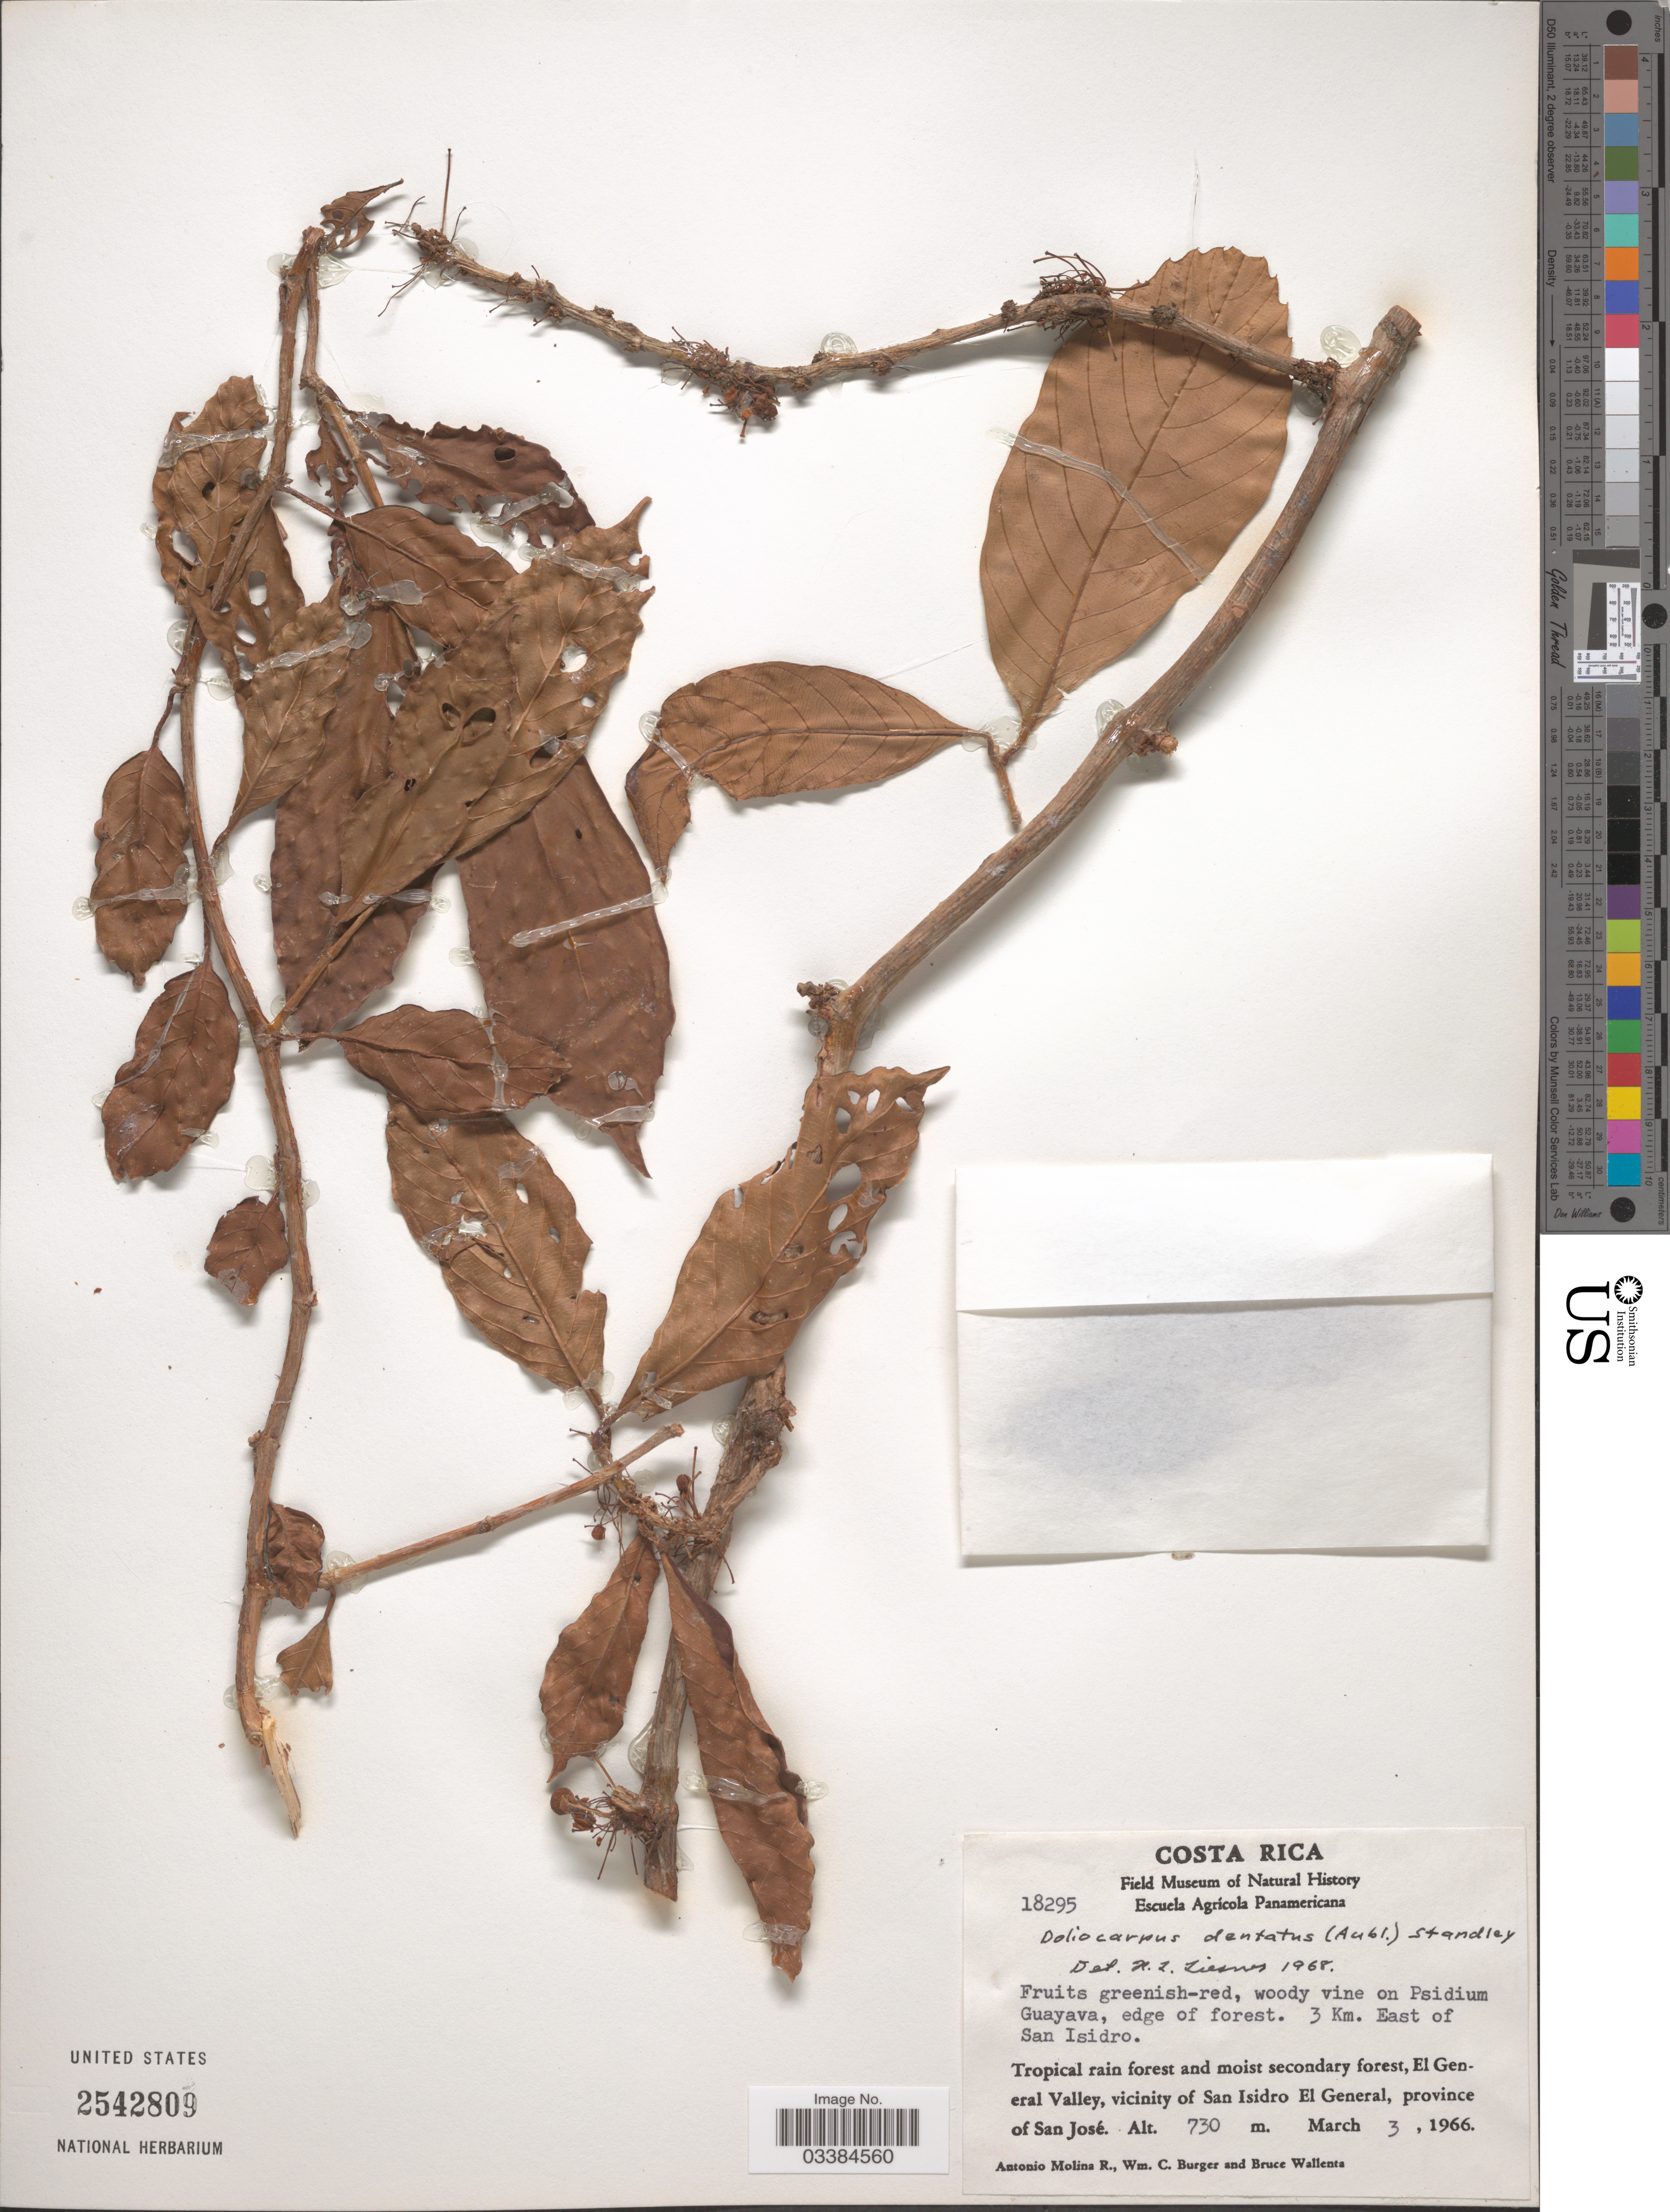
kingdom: Plantae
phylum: Tracheophyta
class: Magnoliopsida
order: Dilleniales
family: Dilleniaceae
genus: Doliocarpus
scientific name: Doliocarpus dentatus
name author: (Aubl.) Standl.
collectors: A. Molina R., W. Burger & B. Wallenta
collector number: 18295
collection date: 1966-03-03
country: Costa Rica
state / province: San José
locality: Edge of forest. 3 Km. East of San Isidro. El General Valley, vicinity of San Isidro El General.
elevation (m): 730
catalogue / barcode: US 2542809